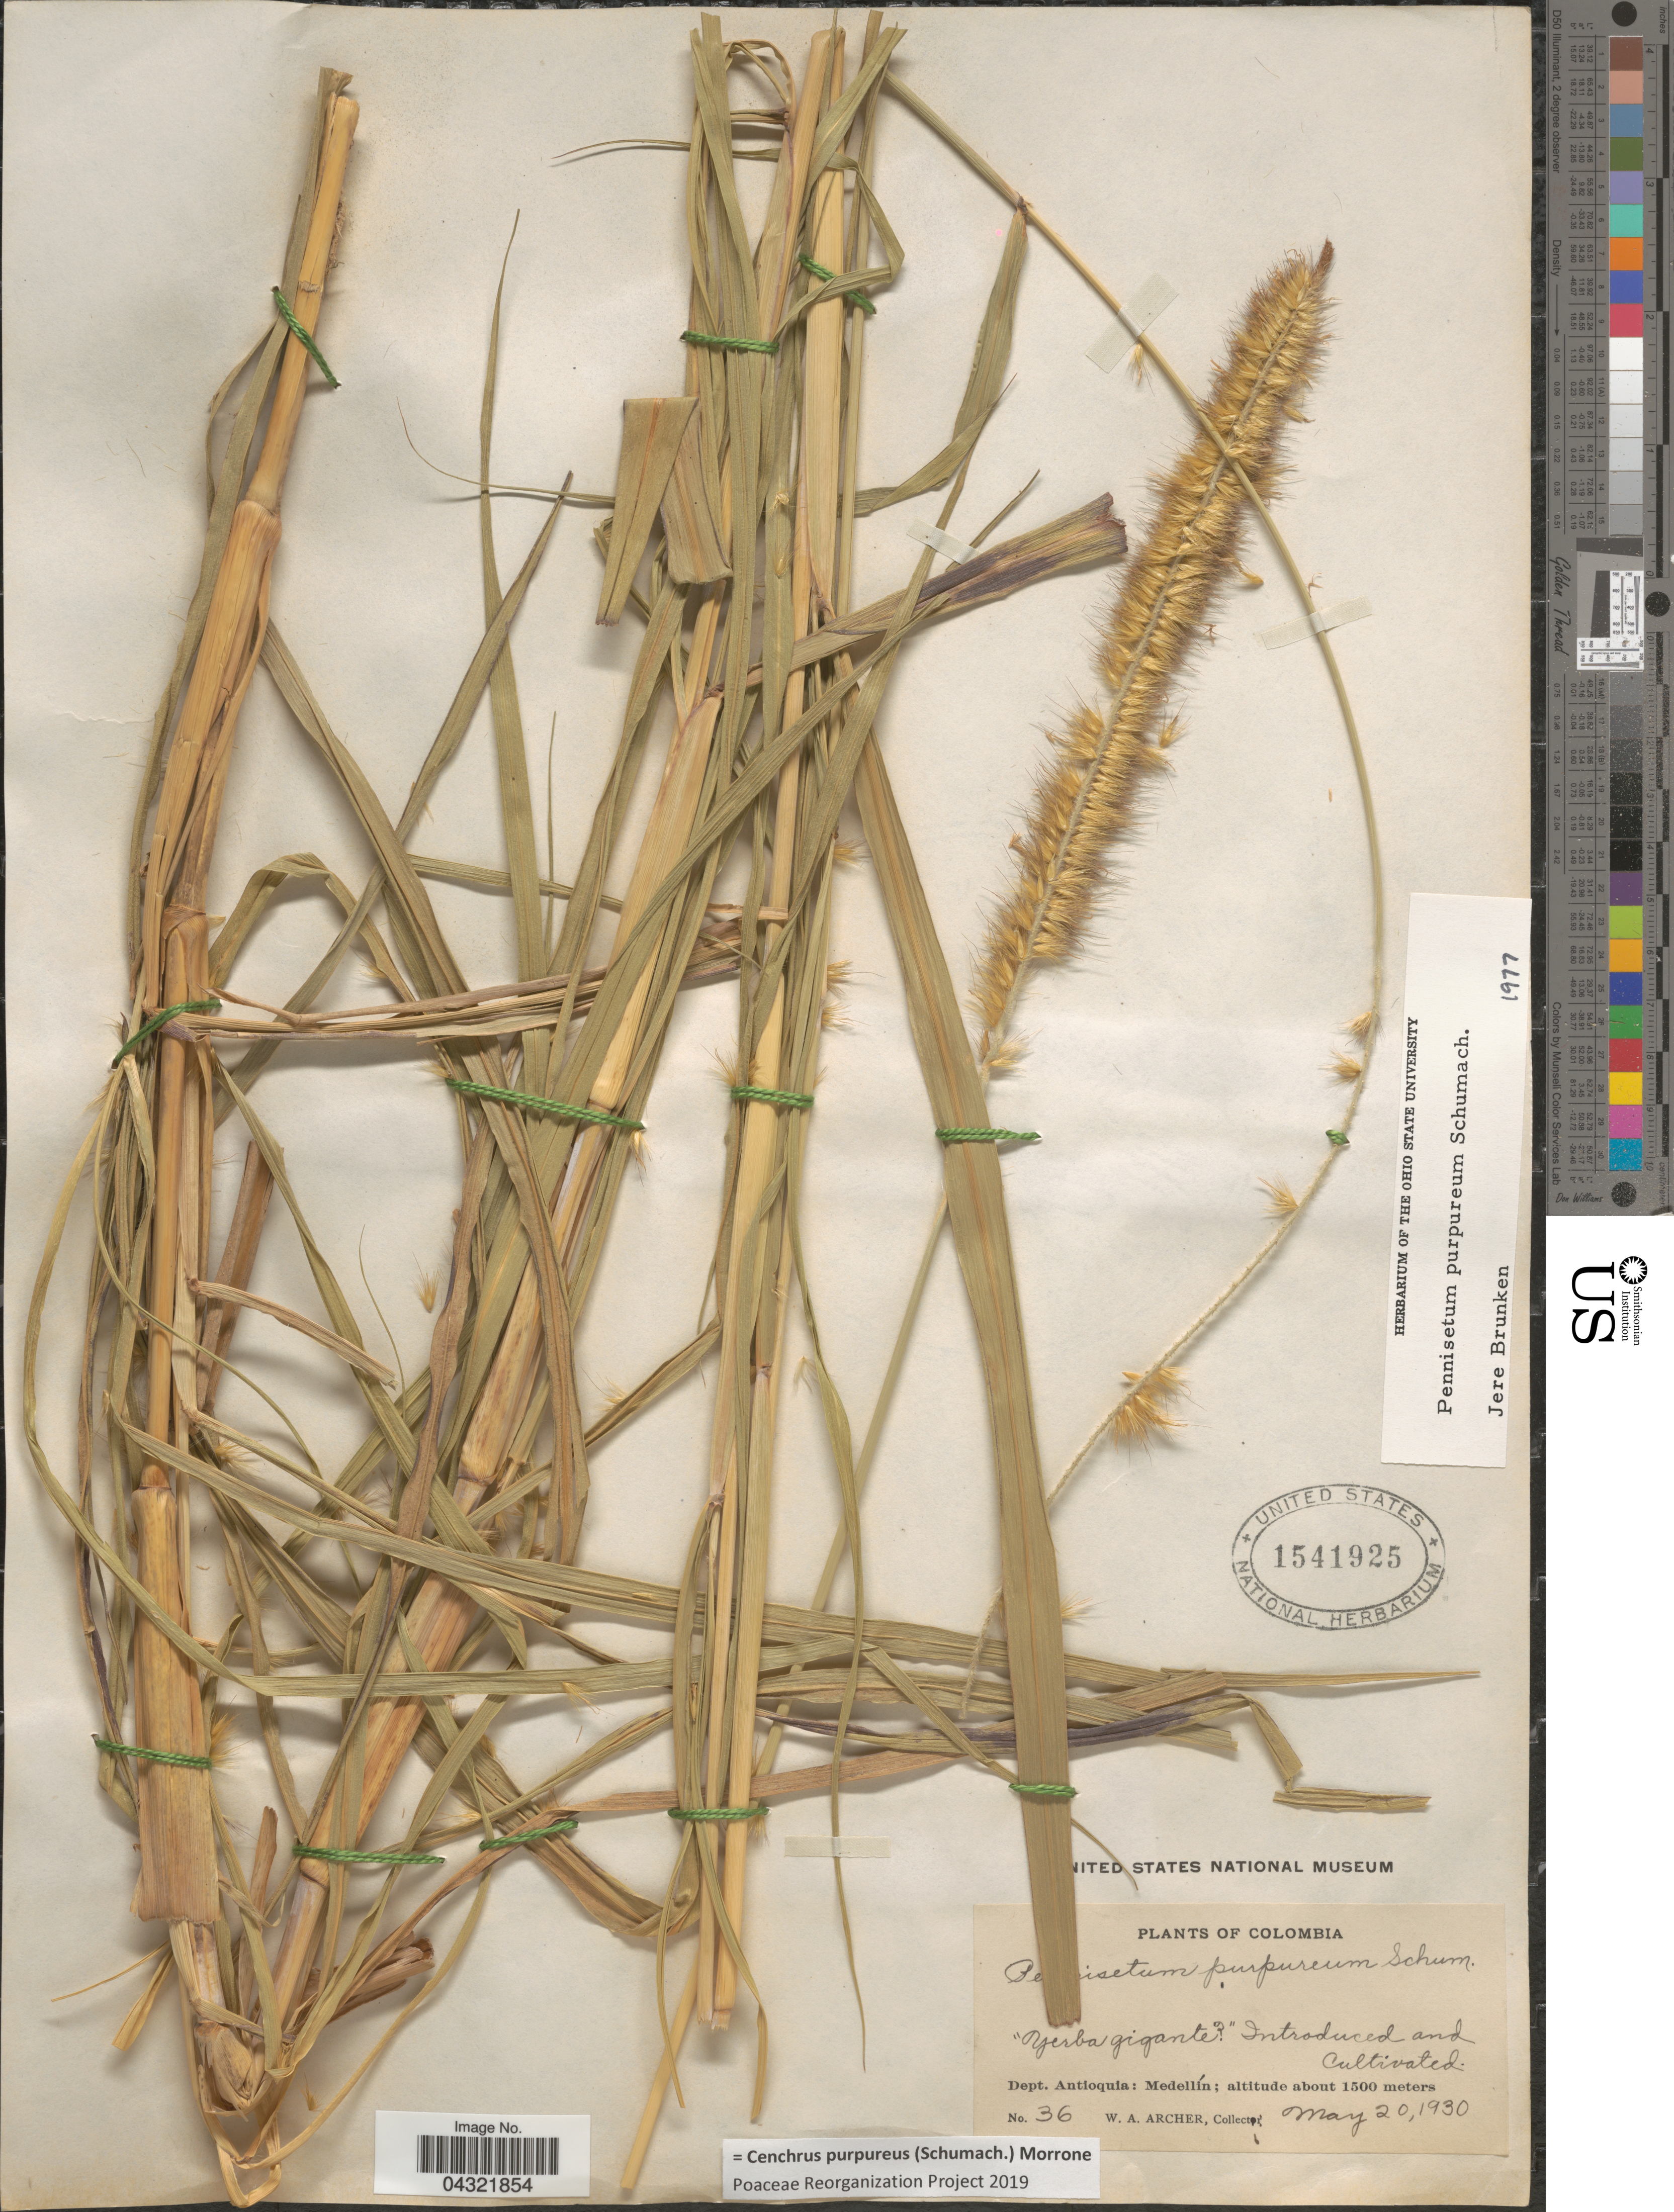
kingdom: Plantae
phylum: Tracheophyta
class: Liliopsida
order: Poales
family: Poaceae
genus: Cenchrus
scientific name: Cenchrus purpureus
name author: (Schumach.) Morrone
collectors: W. Archer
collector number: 36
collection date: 1930-05-20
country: Colombia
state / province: Antioquia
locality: Dept. Antioquia: Medellín.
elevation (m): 1500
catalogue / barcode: US 1541925